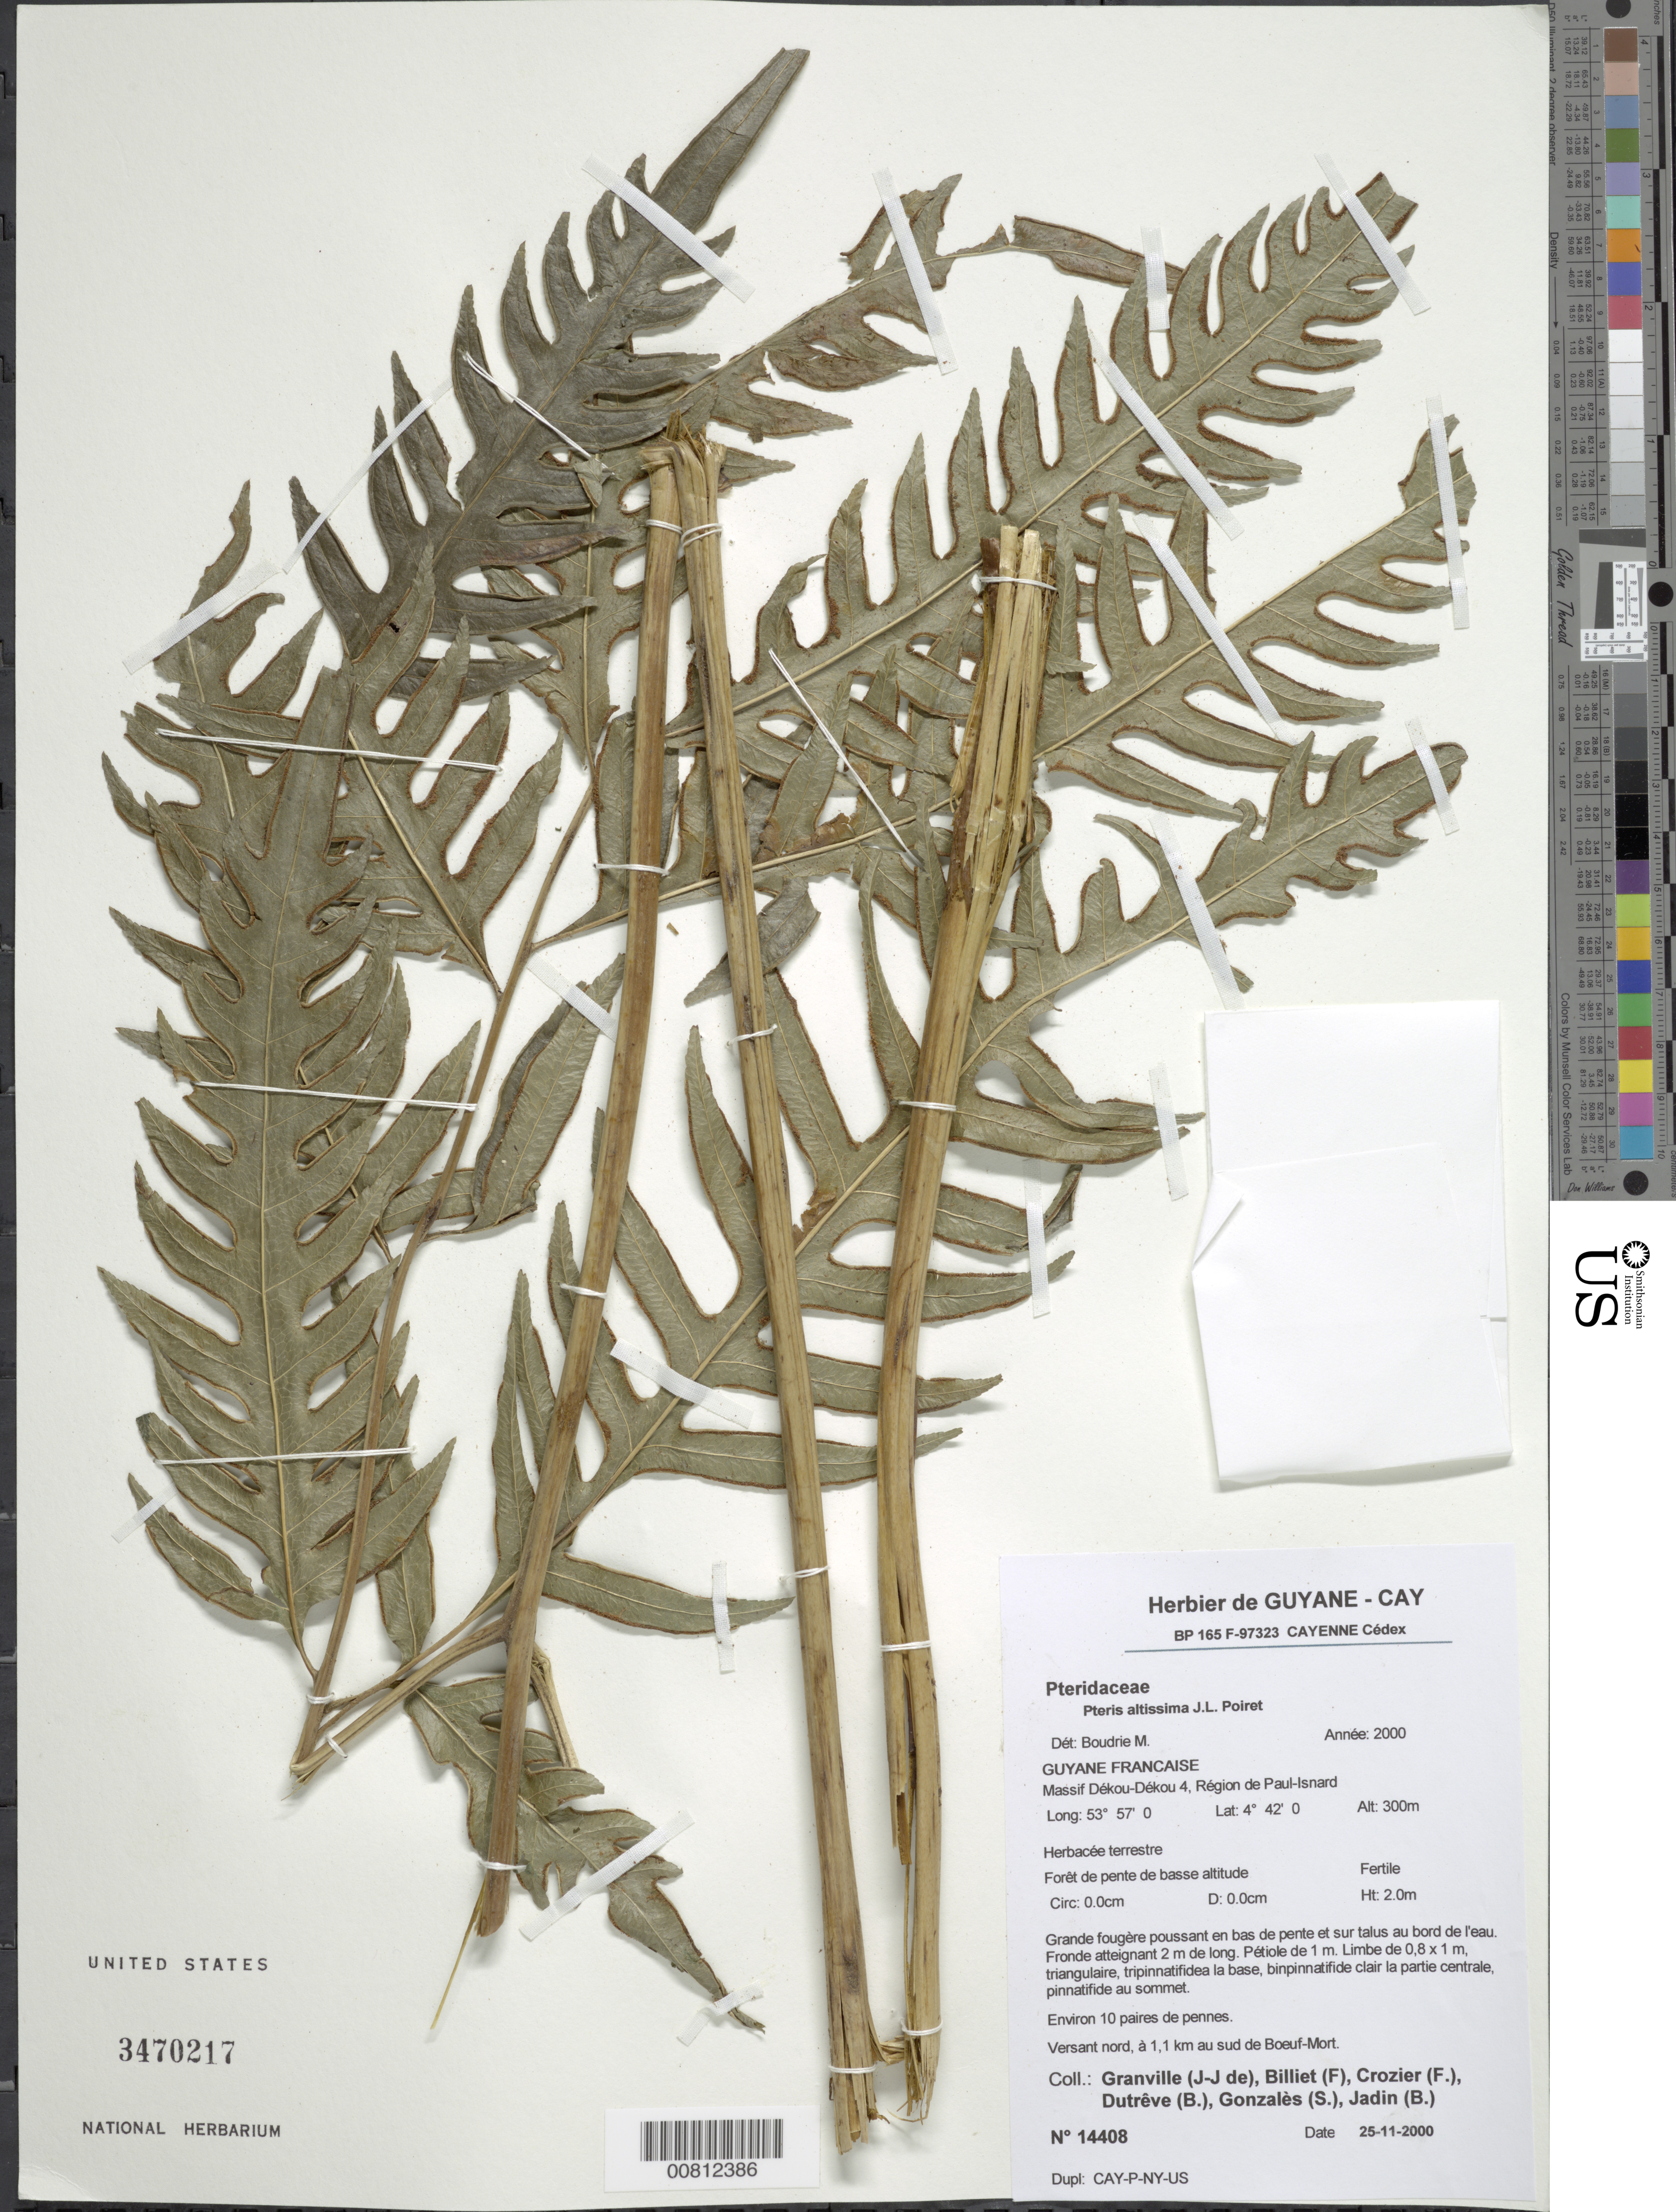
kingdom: Plantae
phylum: Tracheophyta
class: Polypodiopsida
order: Polypodiales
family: Pteridaceae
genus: Pteris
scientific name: Pteris altissima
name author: Poir.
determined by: Boudrie, M.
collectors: J.-J. de Granville, F. Billiet, F. Crozier, B. Dutrêve, S. Gonzales & B. Jadin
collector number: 14408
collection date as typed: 25-Nov-00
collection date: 2000-11-25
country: French Guiana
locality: Massif Dékou-Dékou 4, région de Paul-Isnard; 1.1 km au sud de Boeuf-Mort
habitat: Forêt de pente de basse altitude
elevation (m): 300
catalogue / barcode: US 3470217